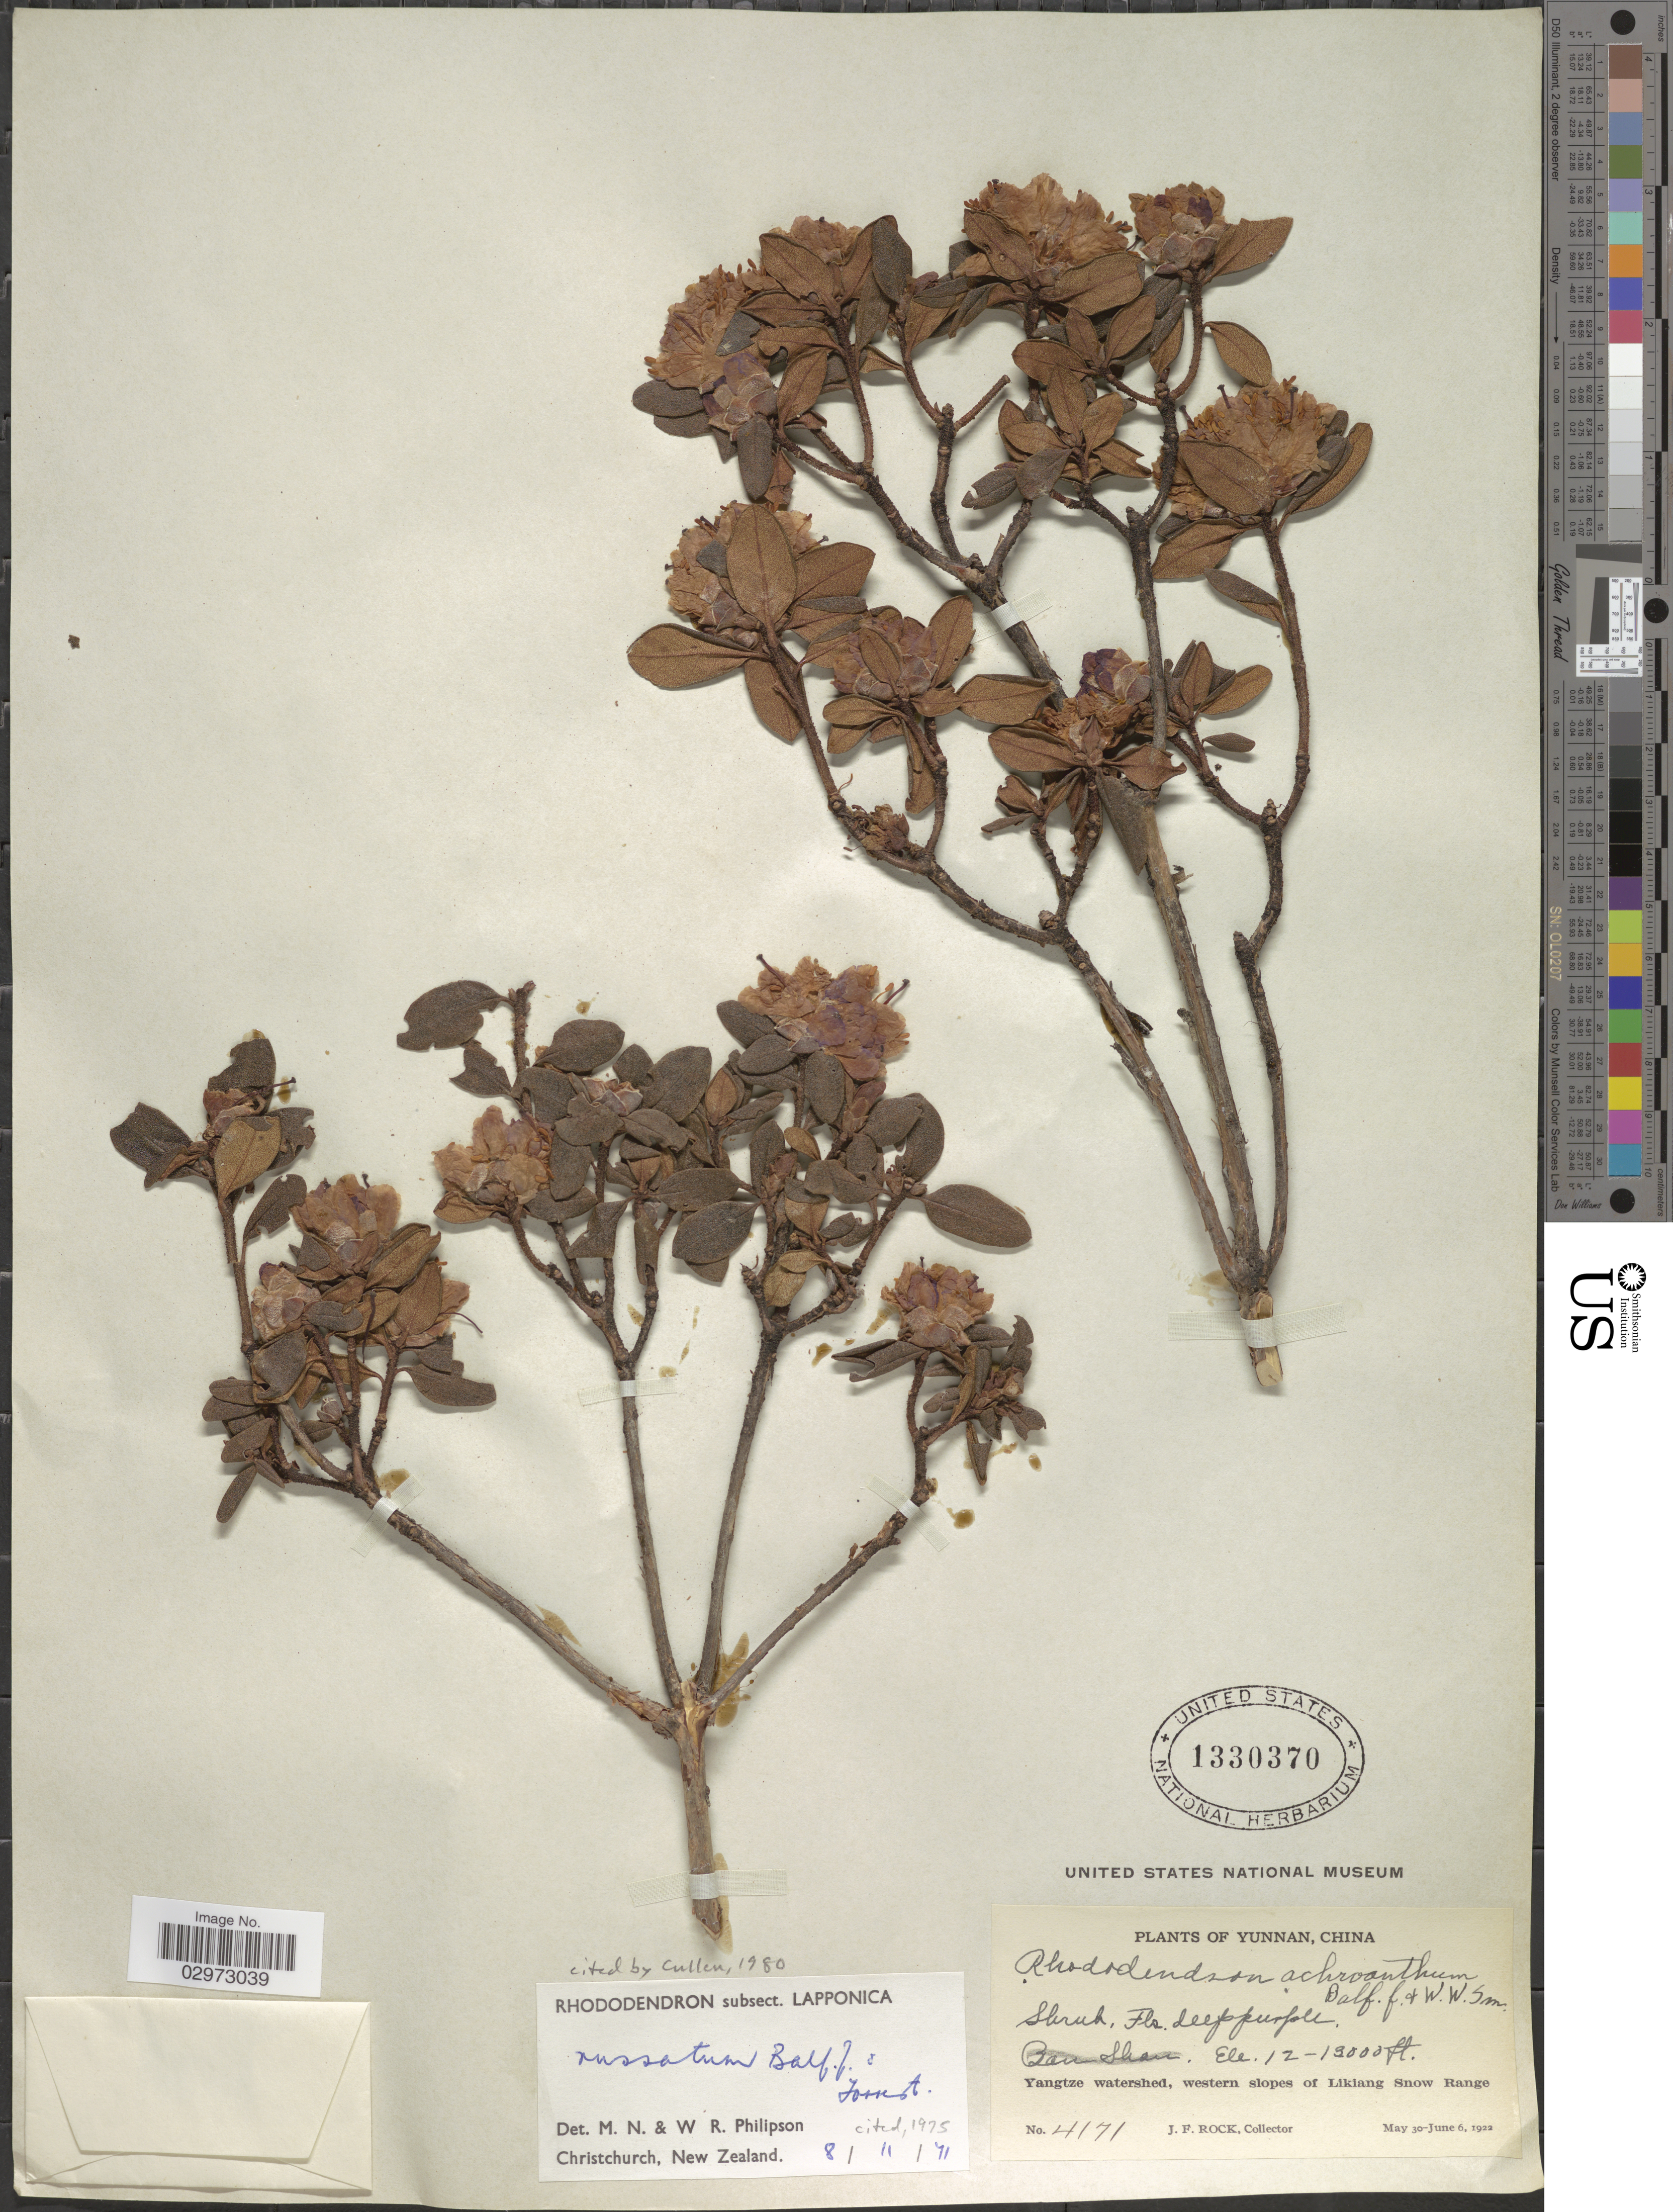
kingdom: Plantae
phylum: Tracheophyta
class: Magnoliopsida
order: Ericales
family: Ericaceae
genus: Rhododendron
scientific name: Rhododendron russatum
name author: Balf. f. & Forrest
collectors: J. Rock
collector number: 4171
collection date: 1922-05-30/1922-06-06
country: China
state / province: Yunnan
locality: Yangtze watershed, western slopes of Likiang Snow Range.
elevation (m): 3658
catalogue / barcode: US 1330370